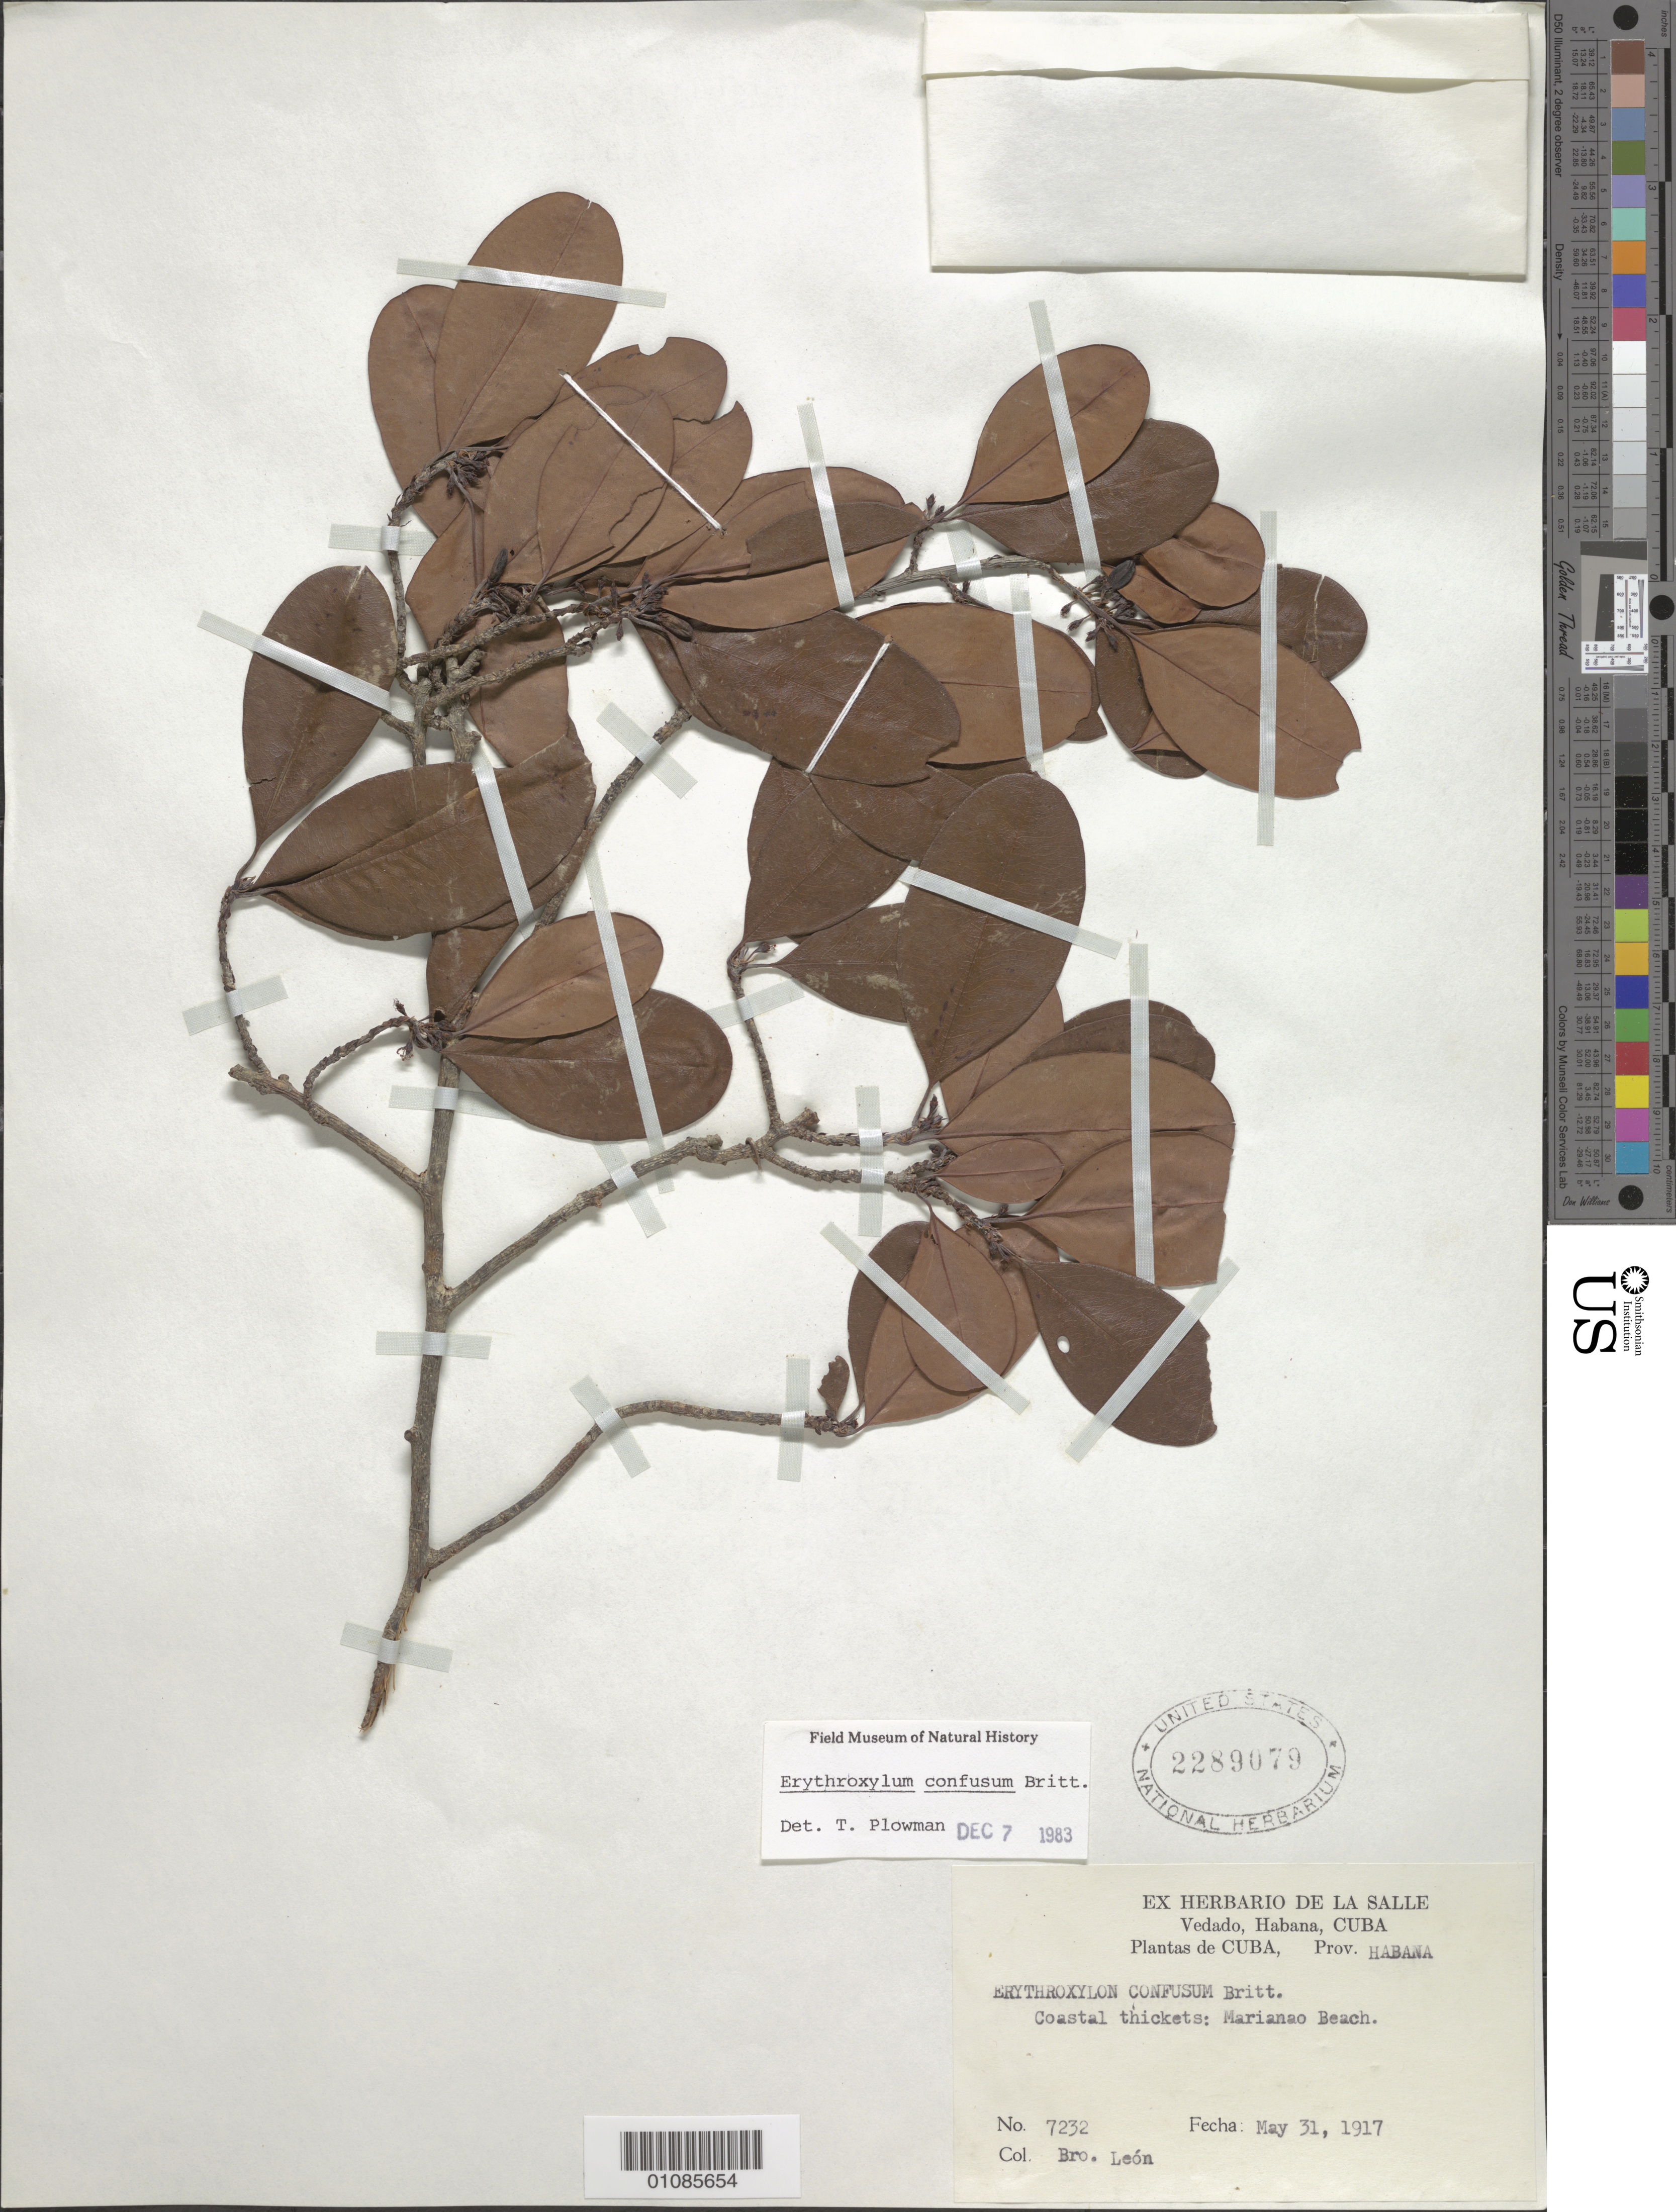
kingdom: Plantae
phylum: Tracheophyta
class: Magnoliopsida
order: Malpighiales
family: Erythroxylaceae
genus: Erythroxylum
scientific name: Erythroxylum confusum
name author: Britton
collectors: Bro. León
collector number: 7232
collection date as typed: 31 May 1917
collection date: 1917-05-31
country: Cuba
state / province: La Habana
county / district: Municipio Playa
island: Cuba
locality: Marianao Beach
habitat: Coastal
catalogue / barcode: US 2289079